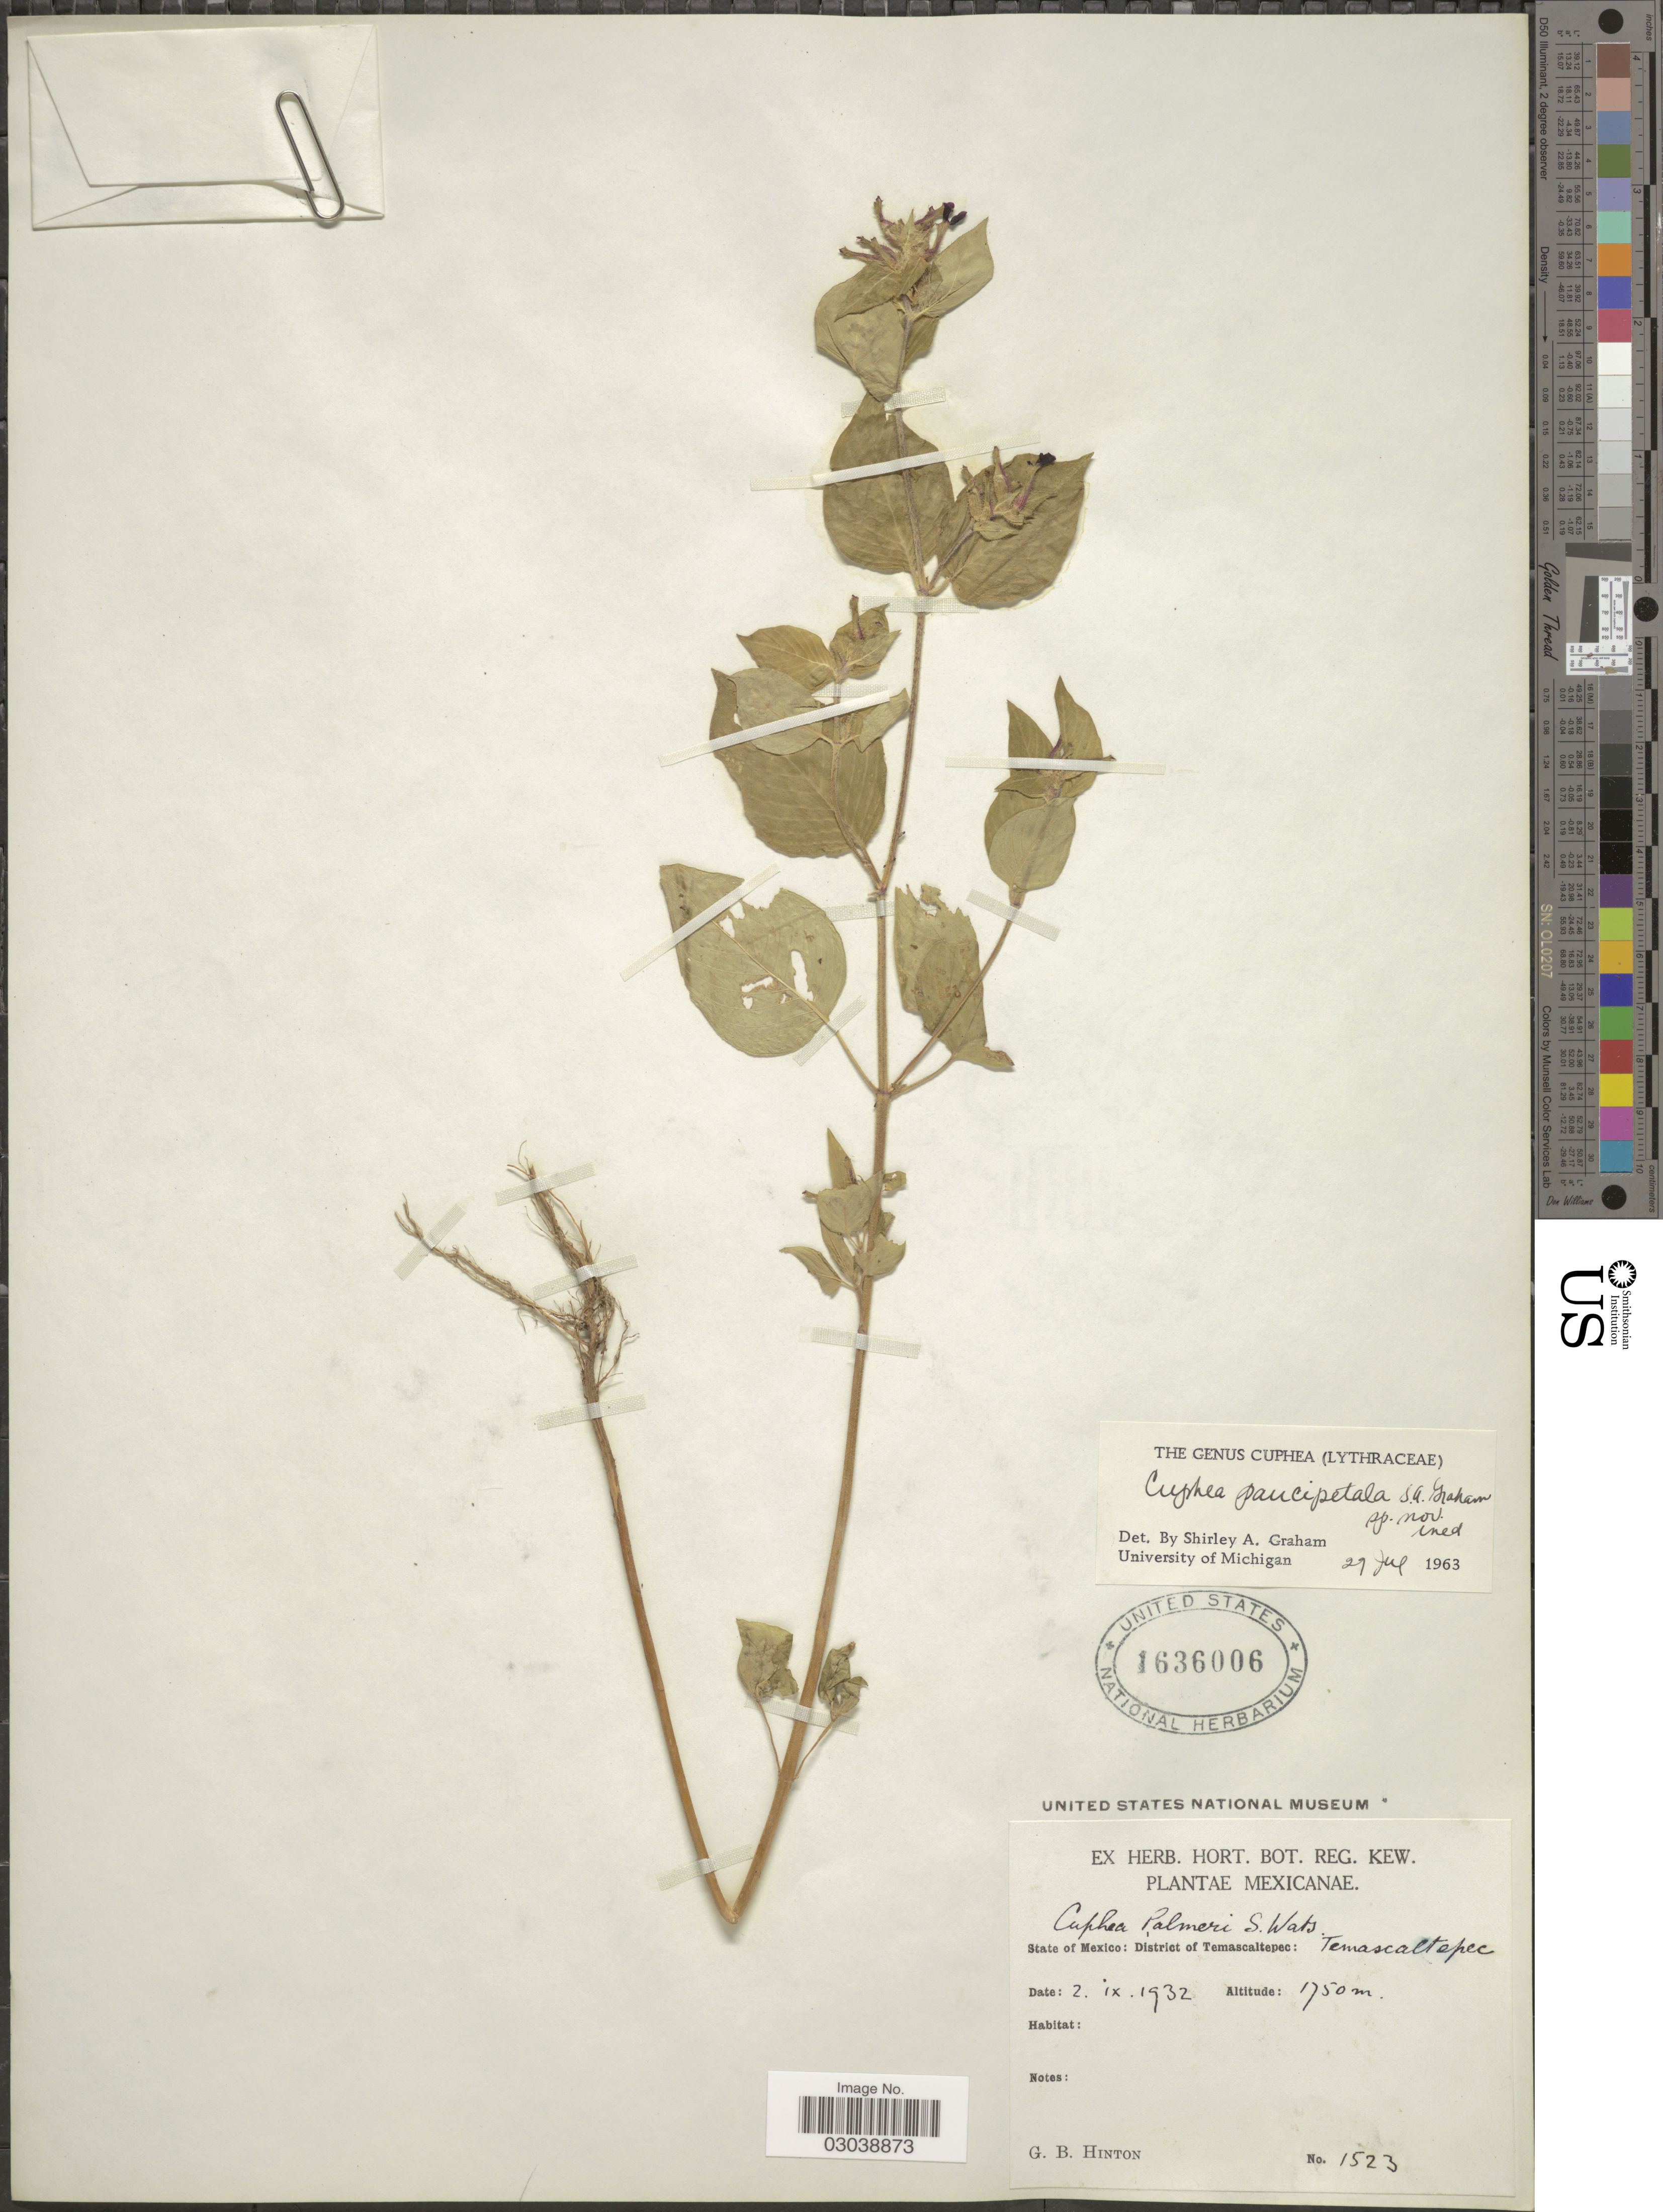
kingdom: Plantae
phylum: Tracheophyta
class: Magnoliopsida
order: Myrtales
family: Lythraceae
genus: Cuphea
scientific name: Cuphea paucipetala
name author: S.A. Graham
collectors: G. B. Hinton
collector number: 1523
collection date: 1932-09-02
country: Mexico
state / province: México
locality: District of Temascaltepec: Temascaltepec.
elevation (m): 1750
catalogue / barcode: US 1636006